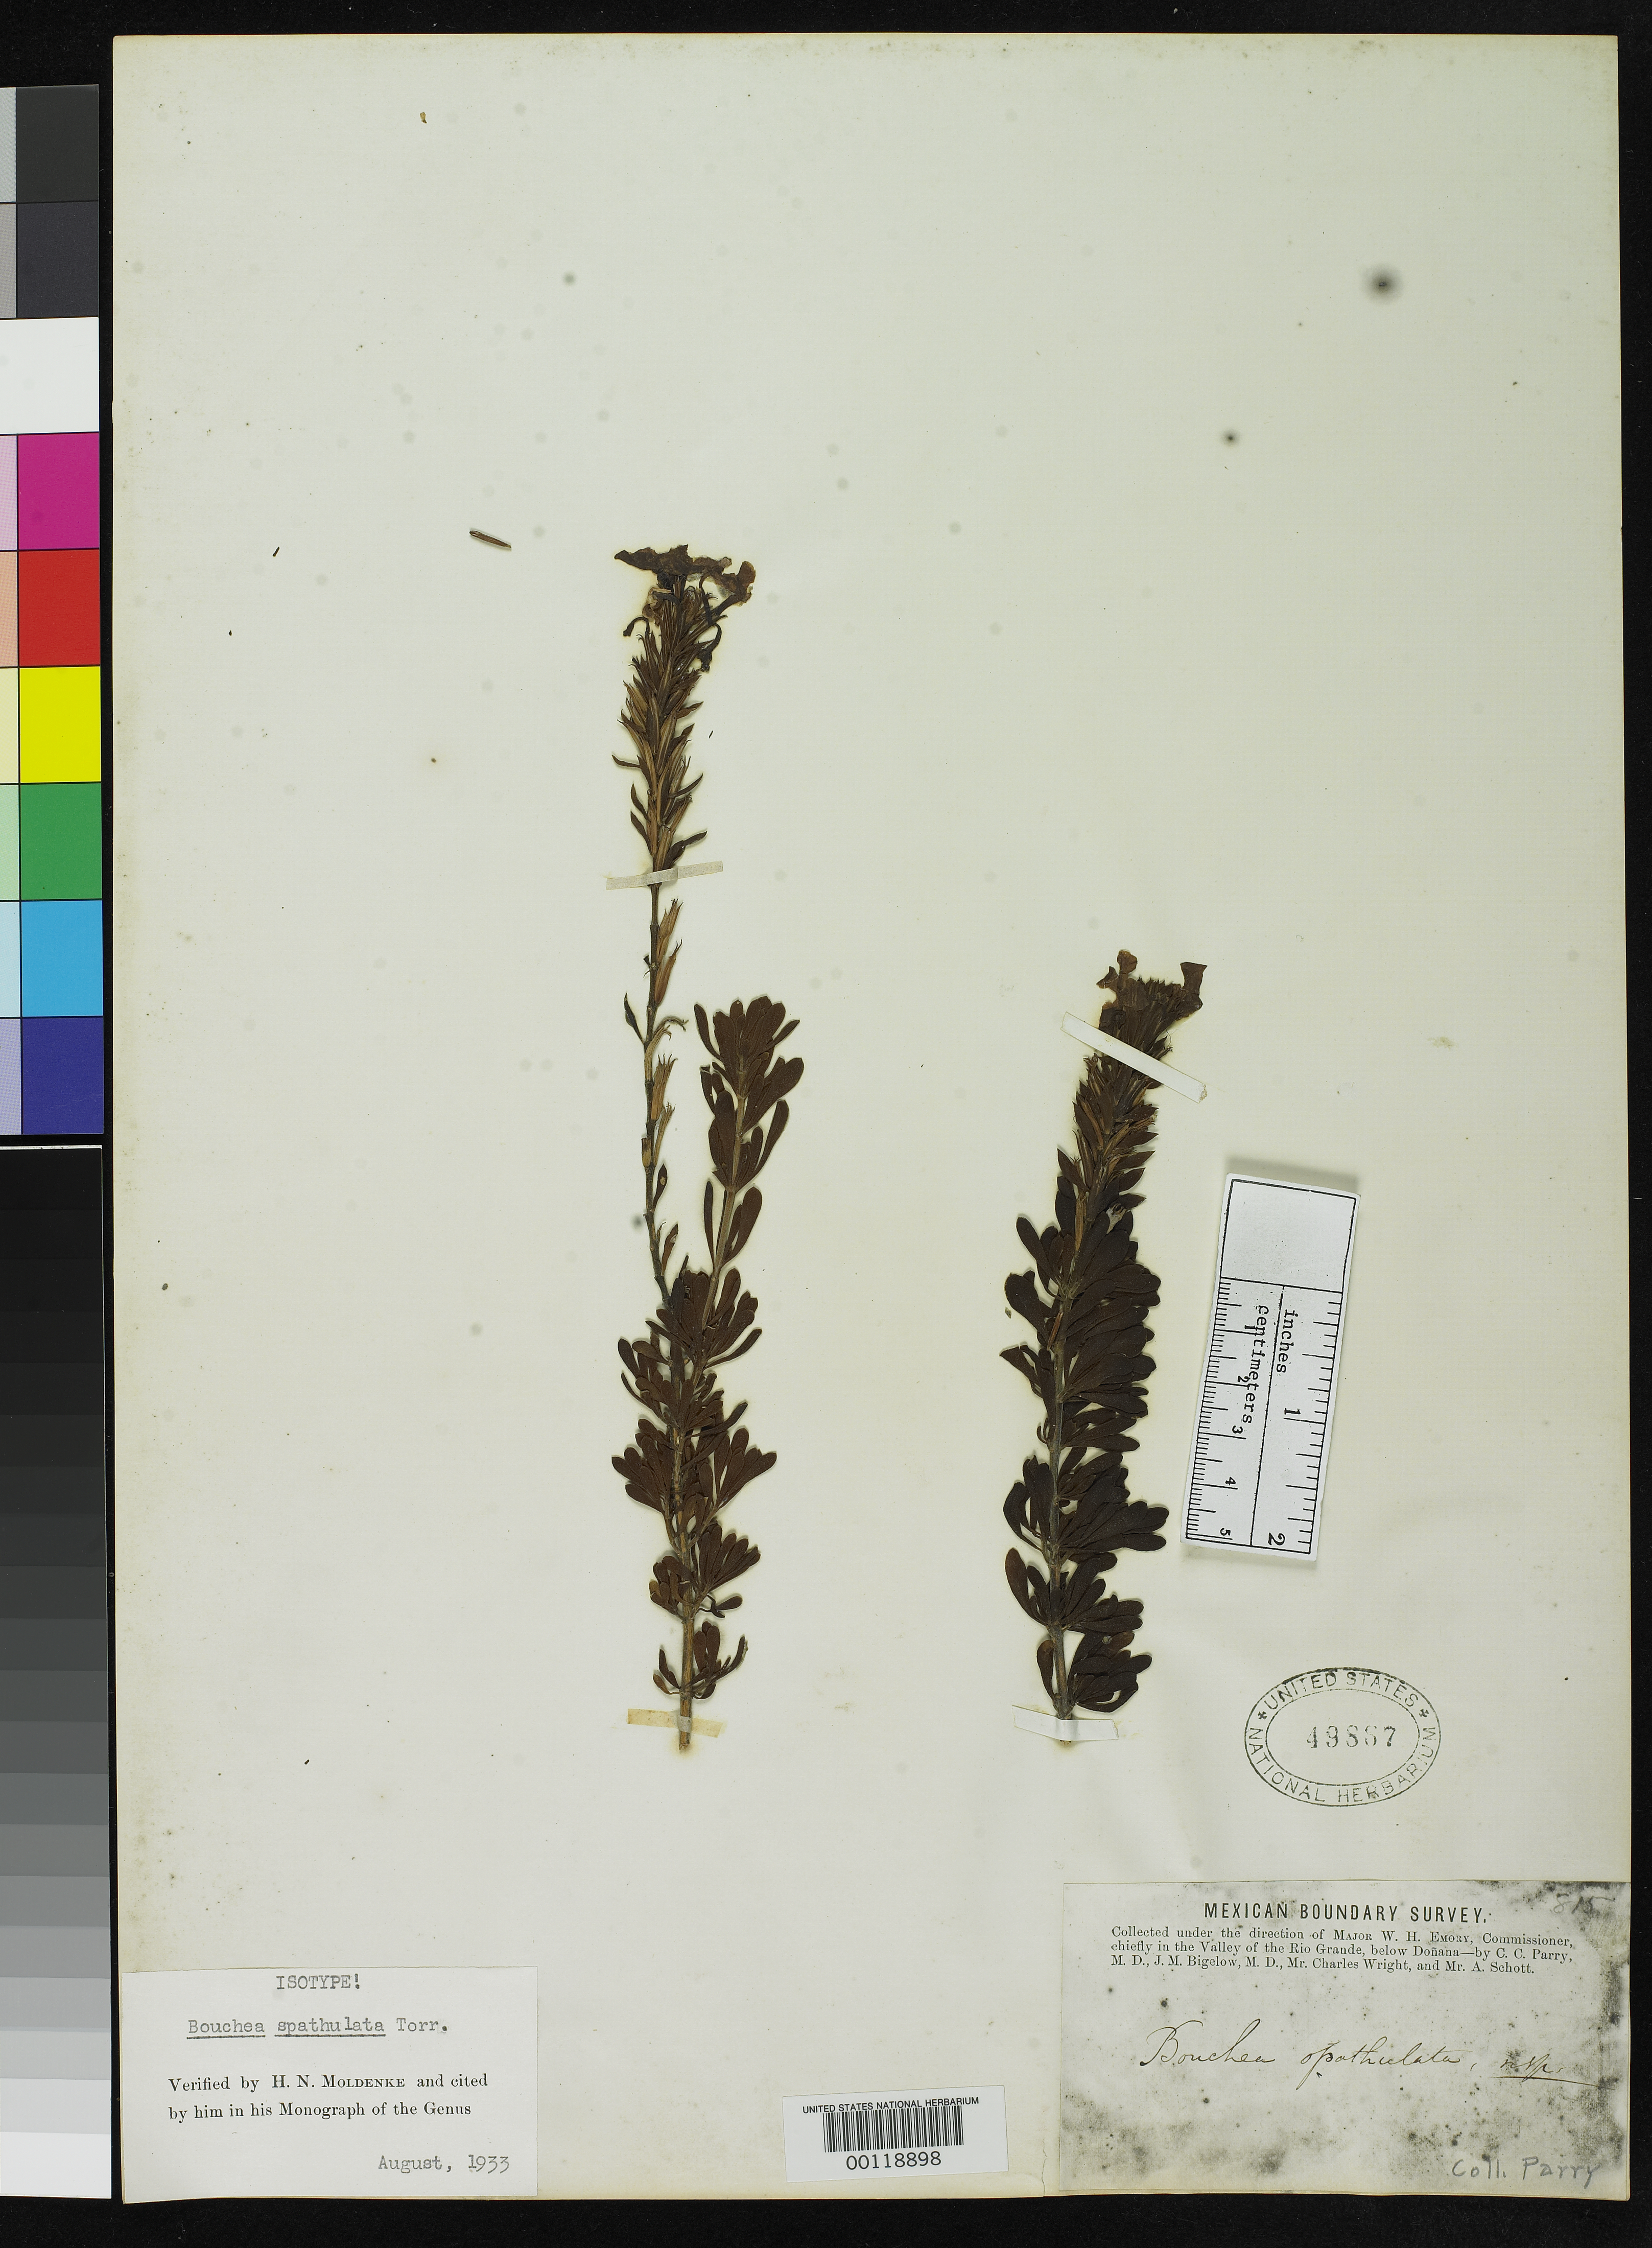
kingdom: Plantae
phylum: Tracheophyta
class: Magnoliopsida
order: Lamiales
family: Verbenaceae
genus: Bouchea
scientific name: Bouchea spathulata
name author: Torr. in Emory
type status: Isotype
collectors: C. C. Parry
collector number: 815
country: United States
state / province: Texas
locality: Great canyon of the Rio Grande, Mount Carmel.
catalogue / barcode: US 49867